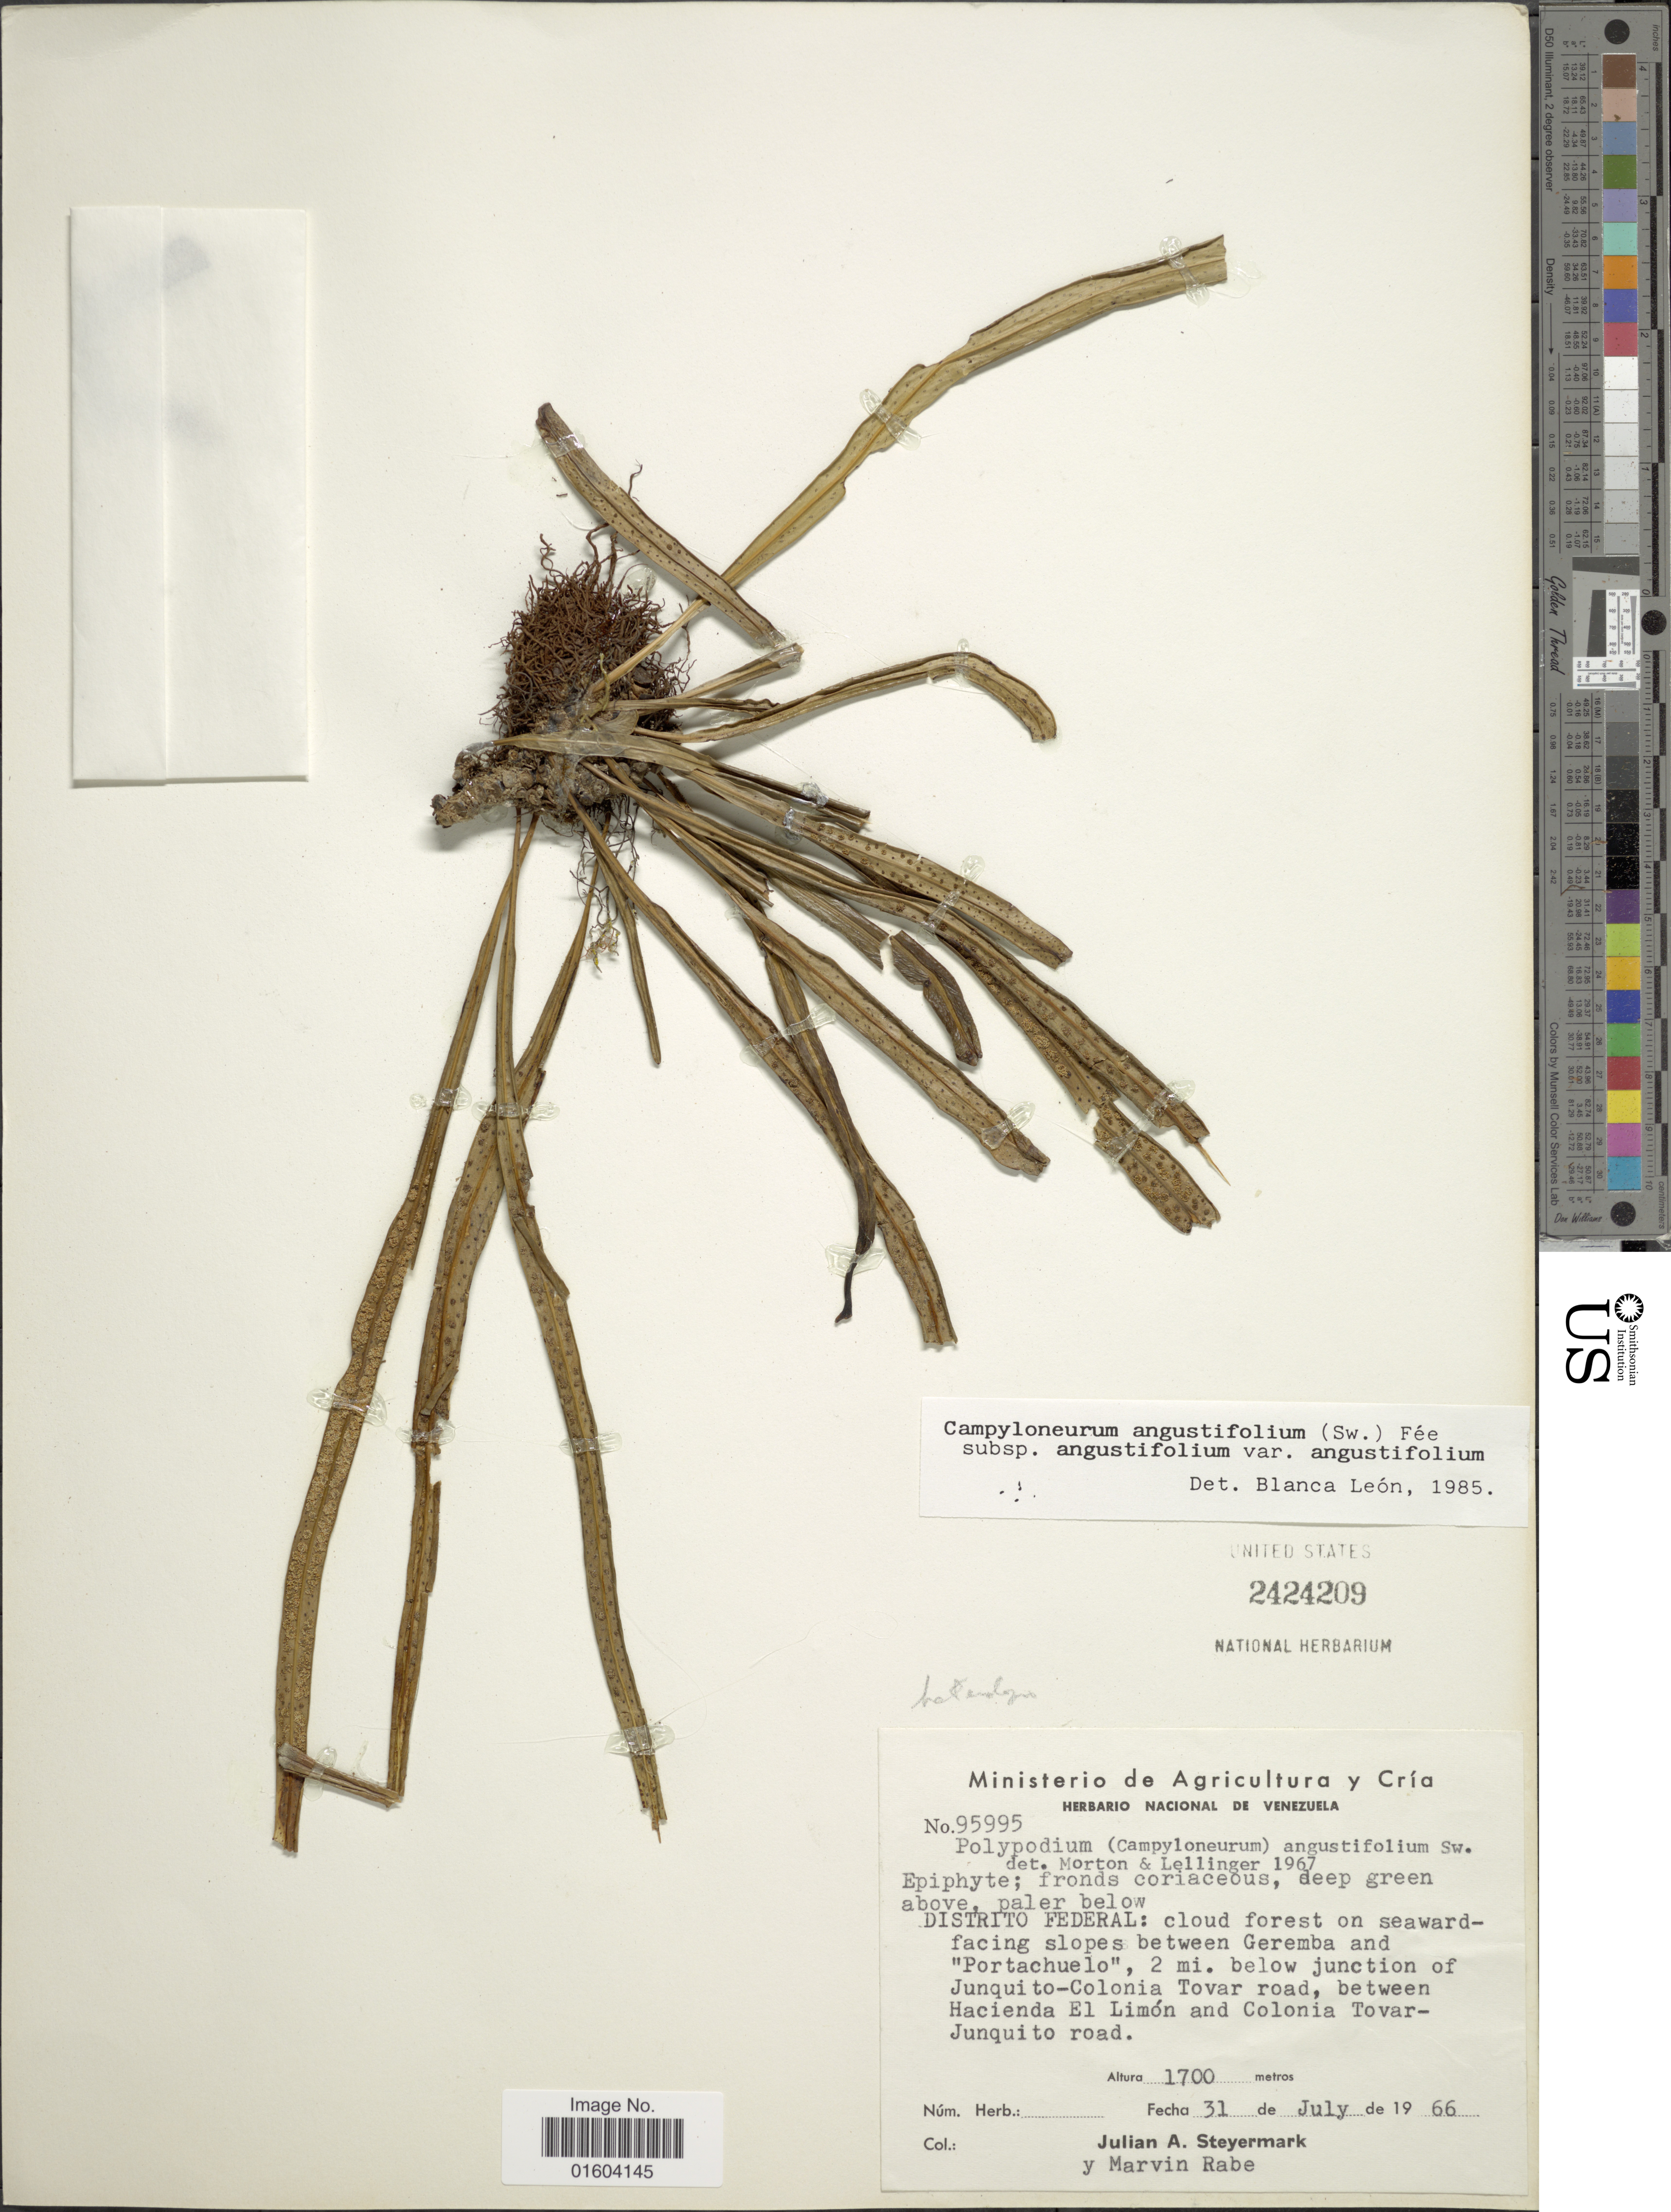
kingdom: Plantae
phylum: Tracheophyta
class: Polypodiopsida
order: Polypodiales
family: Polypodiaceae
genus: Campyloneurum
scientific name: Campyloneurum chlorolepis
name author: Alston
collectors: J. Steyermark & M. Rabe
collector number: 95995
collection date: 1966-07-31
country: Venezuela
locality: Distrito Federal: cloud forest on seaward facing slopes between Geremba and "Portachuelo", 2 mi. below junction of Junquito to - Colonia Tovar road,between Hacienda El Limon and Colonia Tovar-Junquito road.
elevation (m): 1700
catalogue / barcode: US 2424209